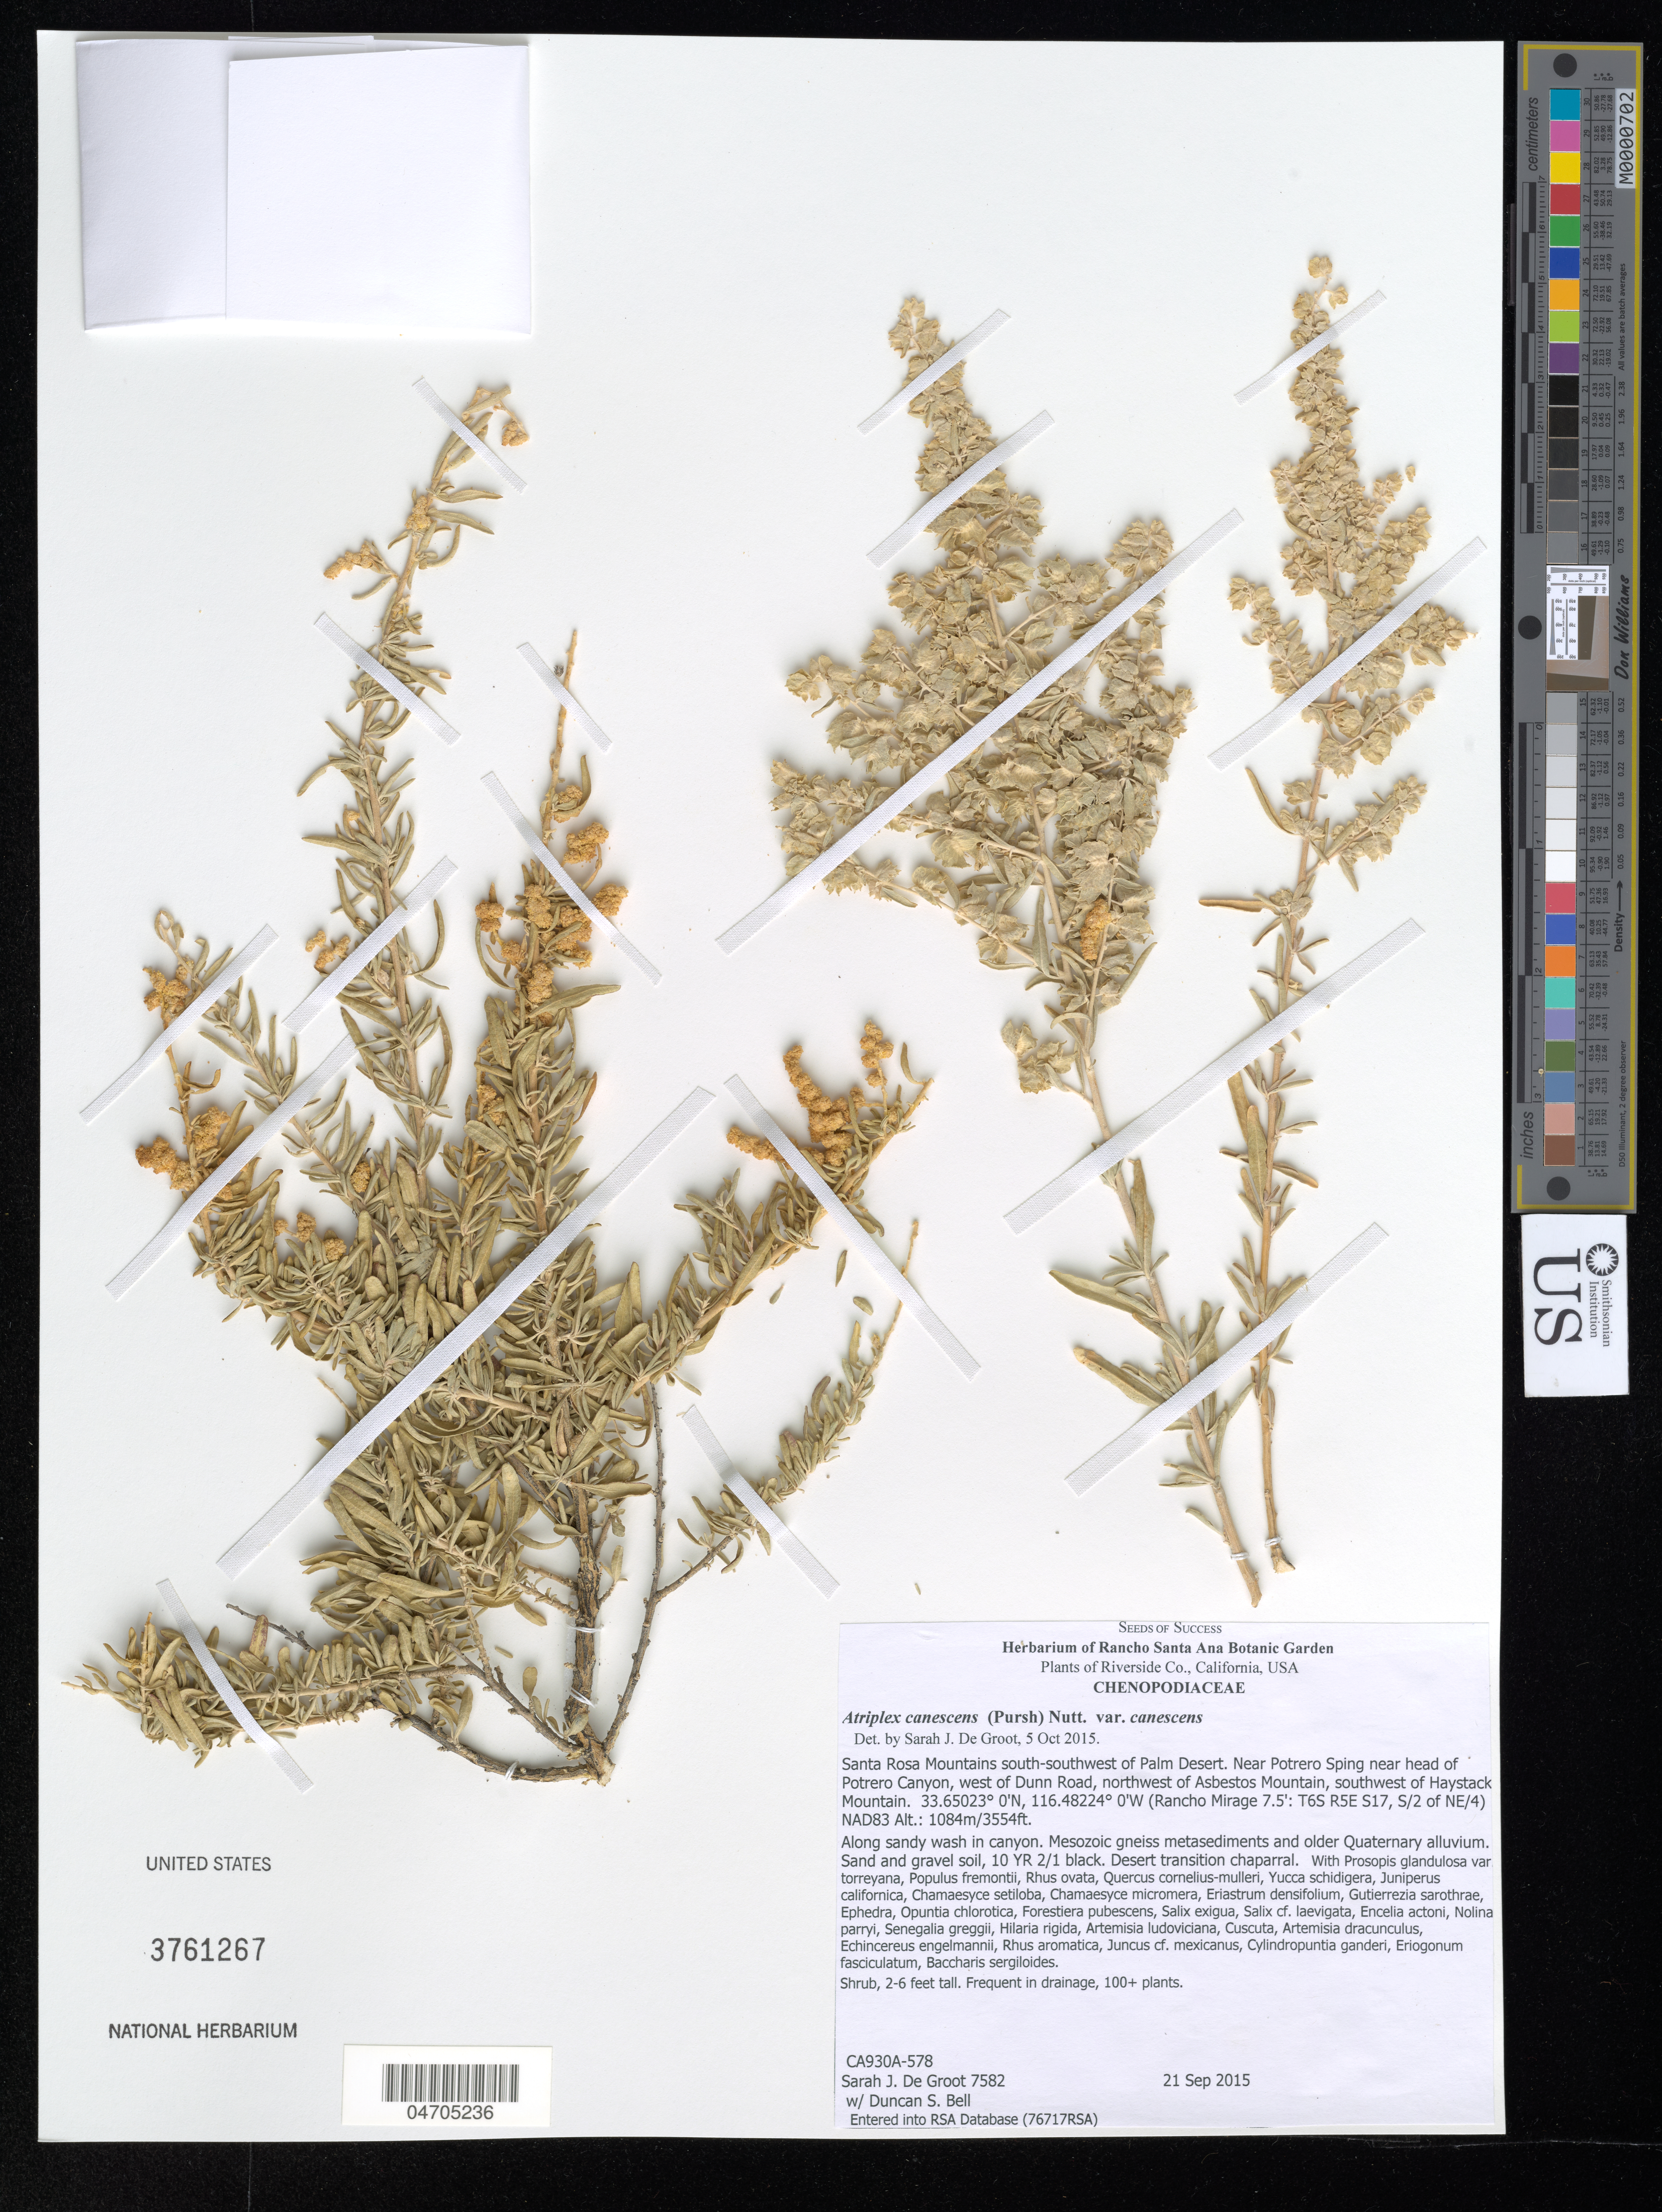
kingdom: Plantae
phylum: Tracheophyta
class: Magnoliopsida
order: Caryophyllales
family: Amaranthaceae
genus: Atriplex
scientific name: Atriplex canescens var. canescens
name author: (Pursh) Nutt.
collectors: S. De Groot & D. S. Bell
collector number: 7582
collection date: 2015-09-21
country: United States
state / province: California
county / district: Riverside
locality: Riverside Co. Santa Rosa Mountains south-southwest of Palm Desert. Near Potrero Sping near head of Potrero Canyon, west of Dunn Road, northwest of Asbestos Mountain, southwest of Haystack Mountain. (Rancho Mirage 7.5': T6S R5E S17, S/2 of NE/4).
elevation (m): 1084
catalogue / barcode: US 3761267